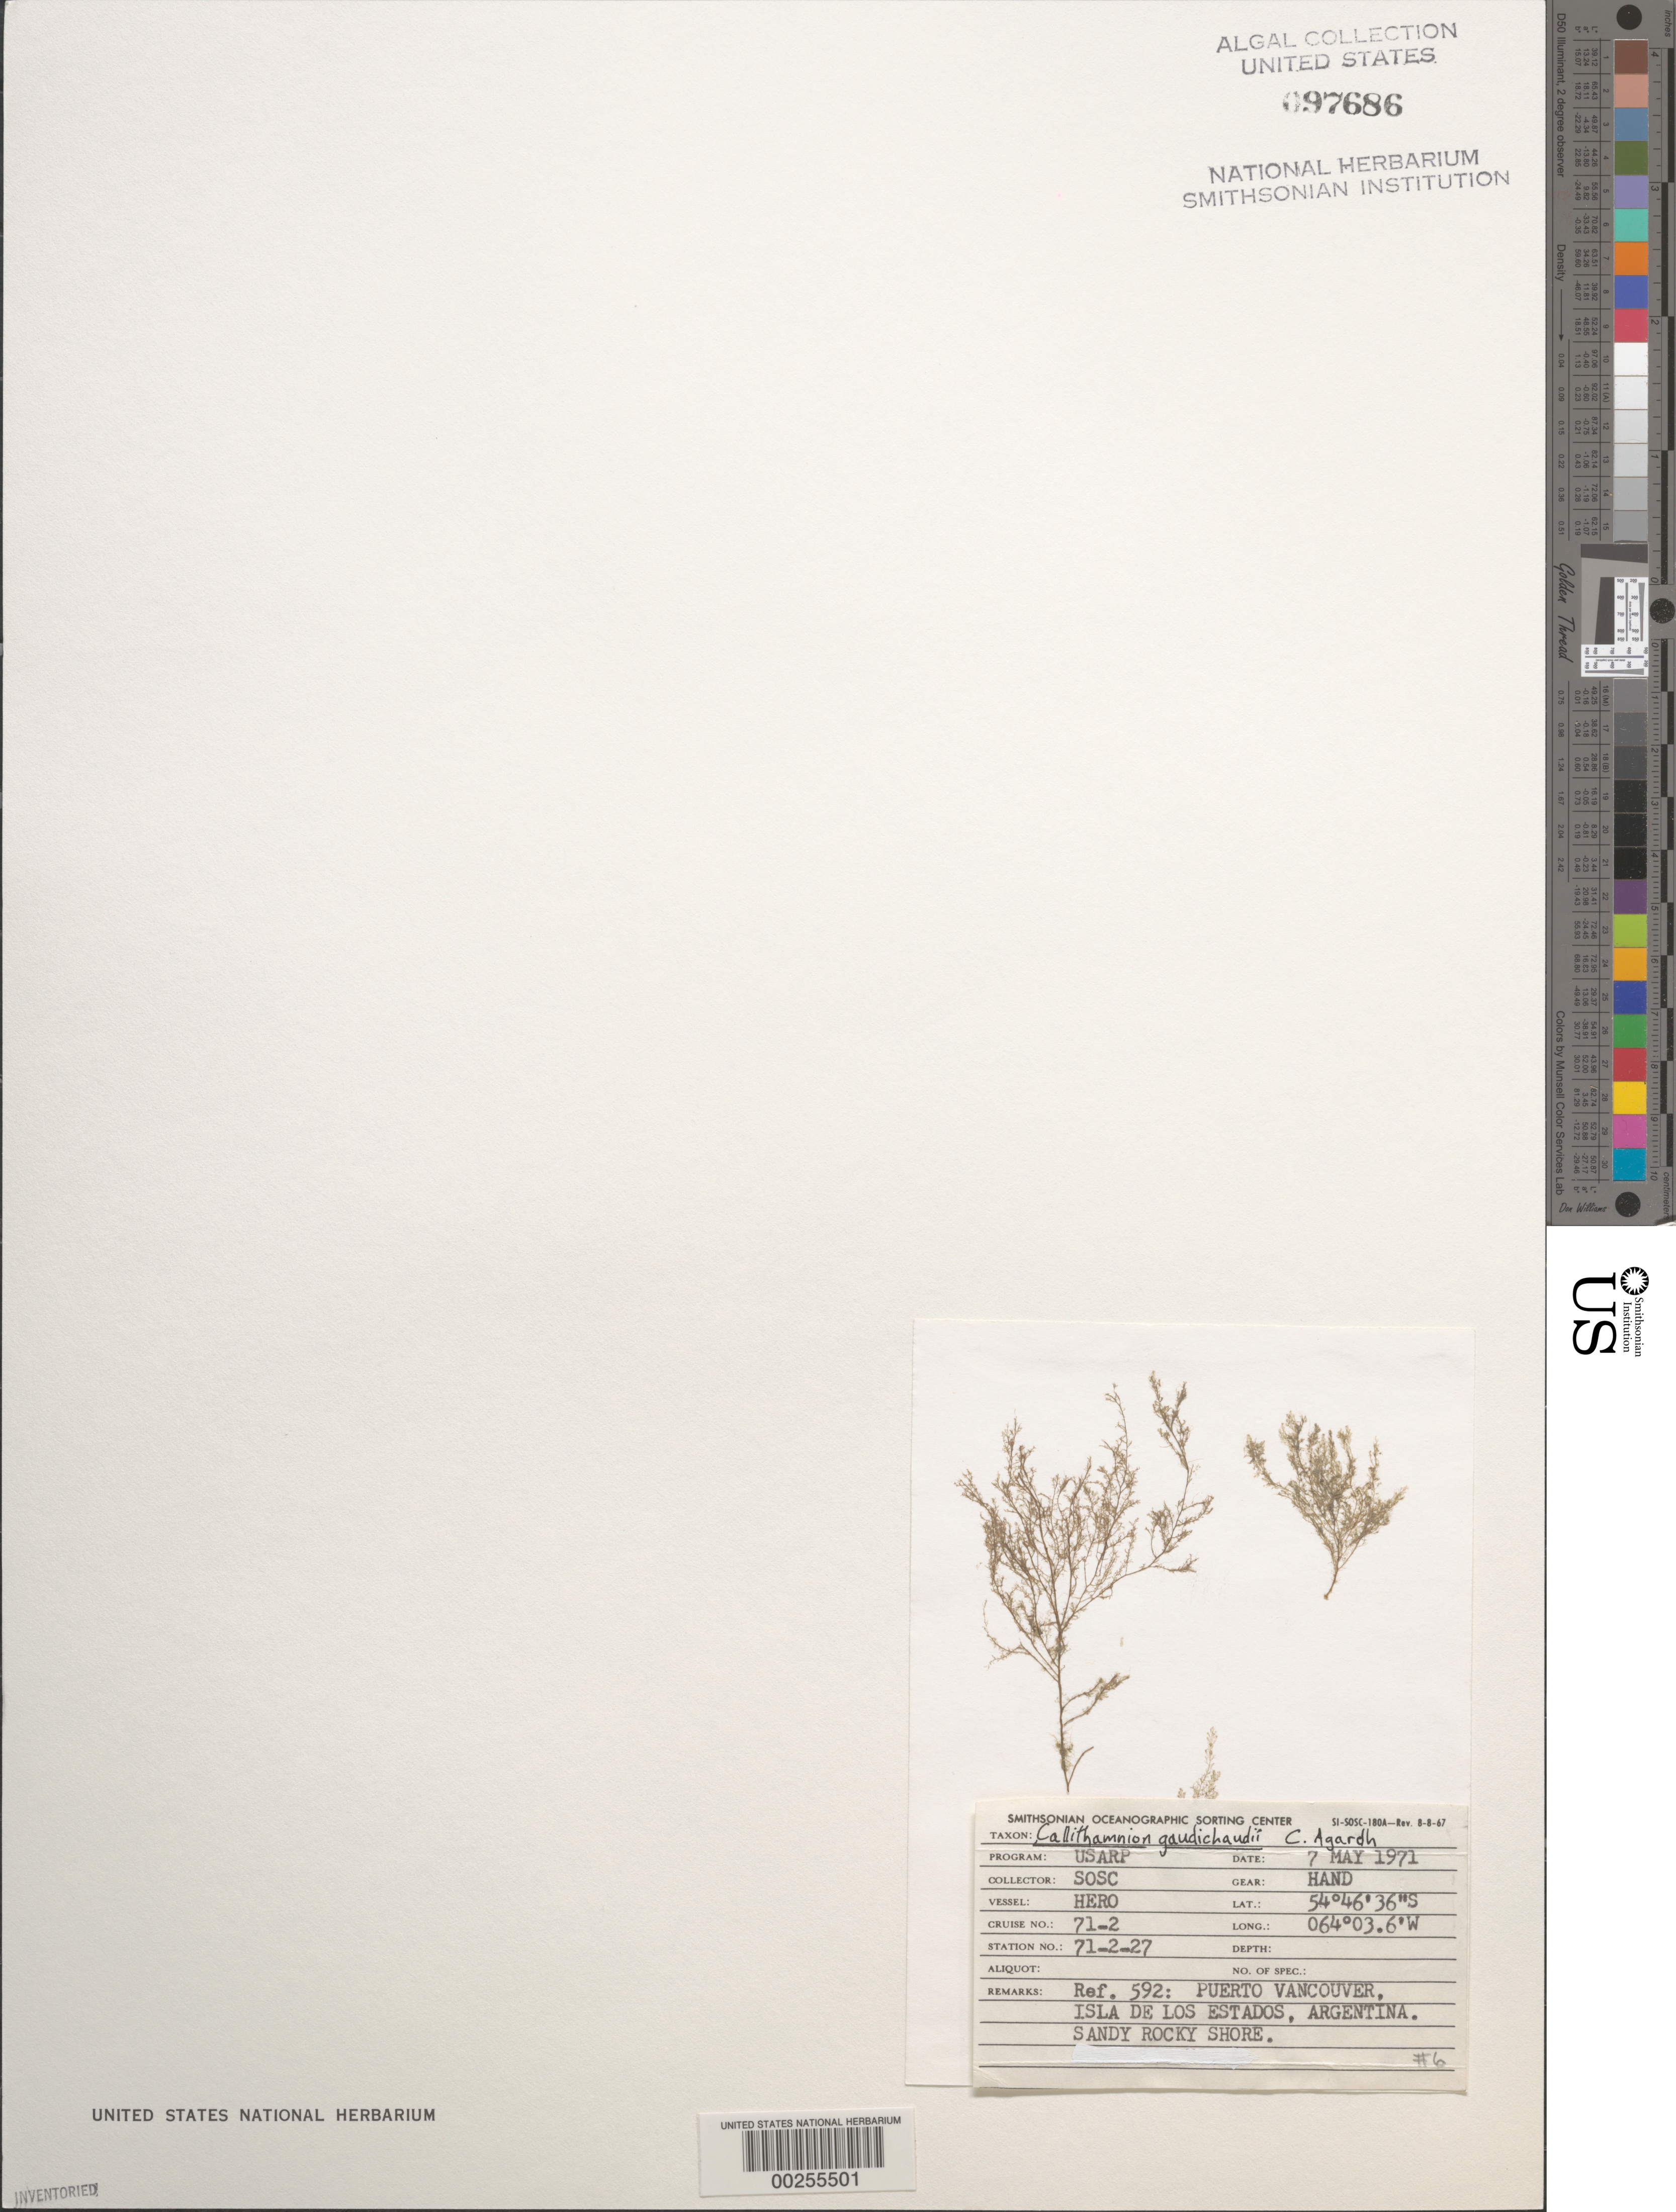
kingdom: Plantae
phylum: Rhodophyta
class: Florideophyceae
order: Ceramiales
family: Callithamniaceae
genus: Callithamnion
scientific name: Callithamnion gaudichaudii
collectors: SOSC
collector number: Station 71-2-27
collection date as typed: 07 May 1971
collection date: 1971-05-07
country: Argentina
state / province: Tierra del Fuego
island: Isla de los Estados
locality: Puerto Vancouver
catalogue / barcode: US 97686